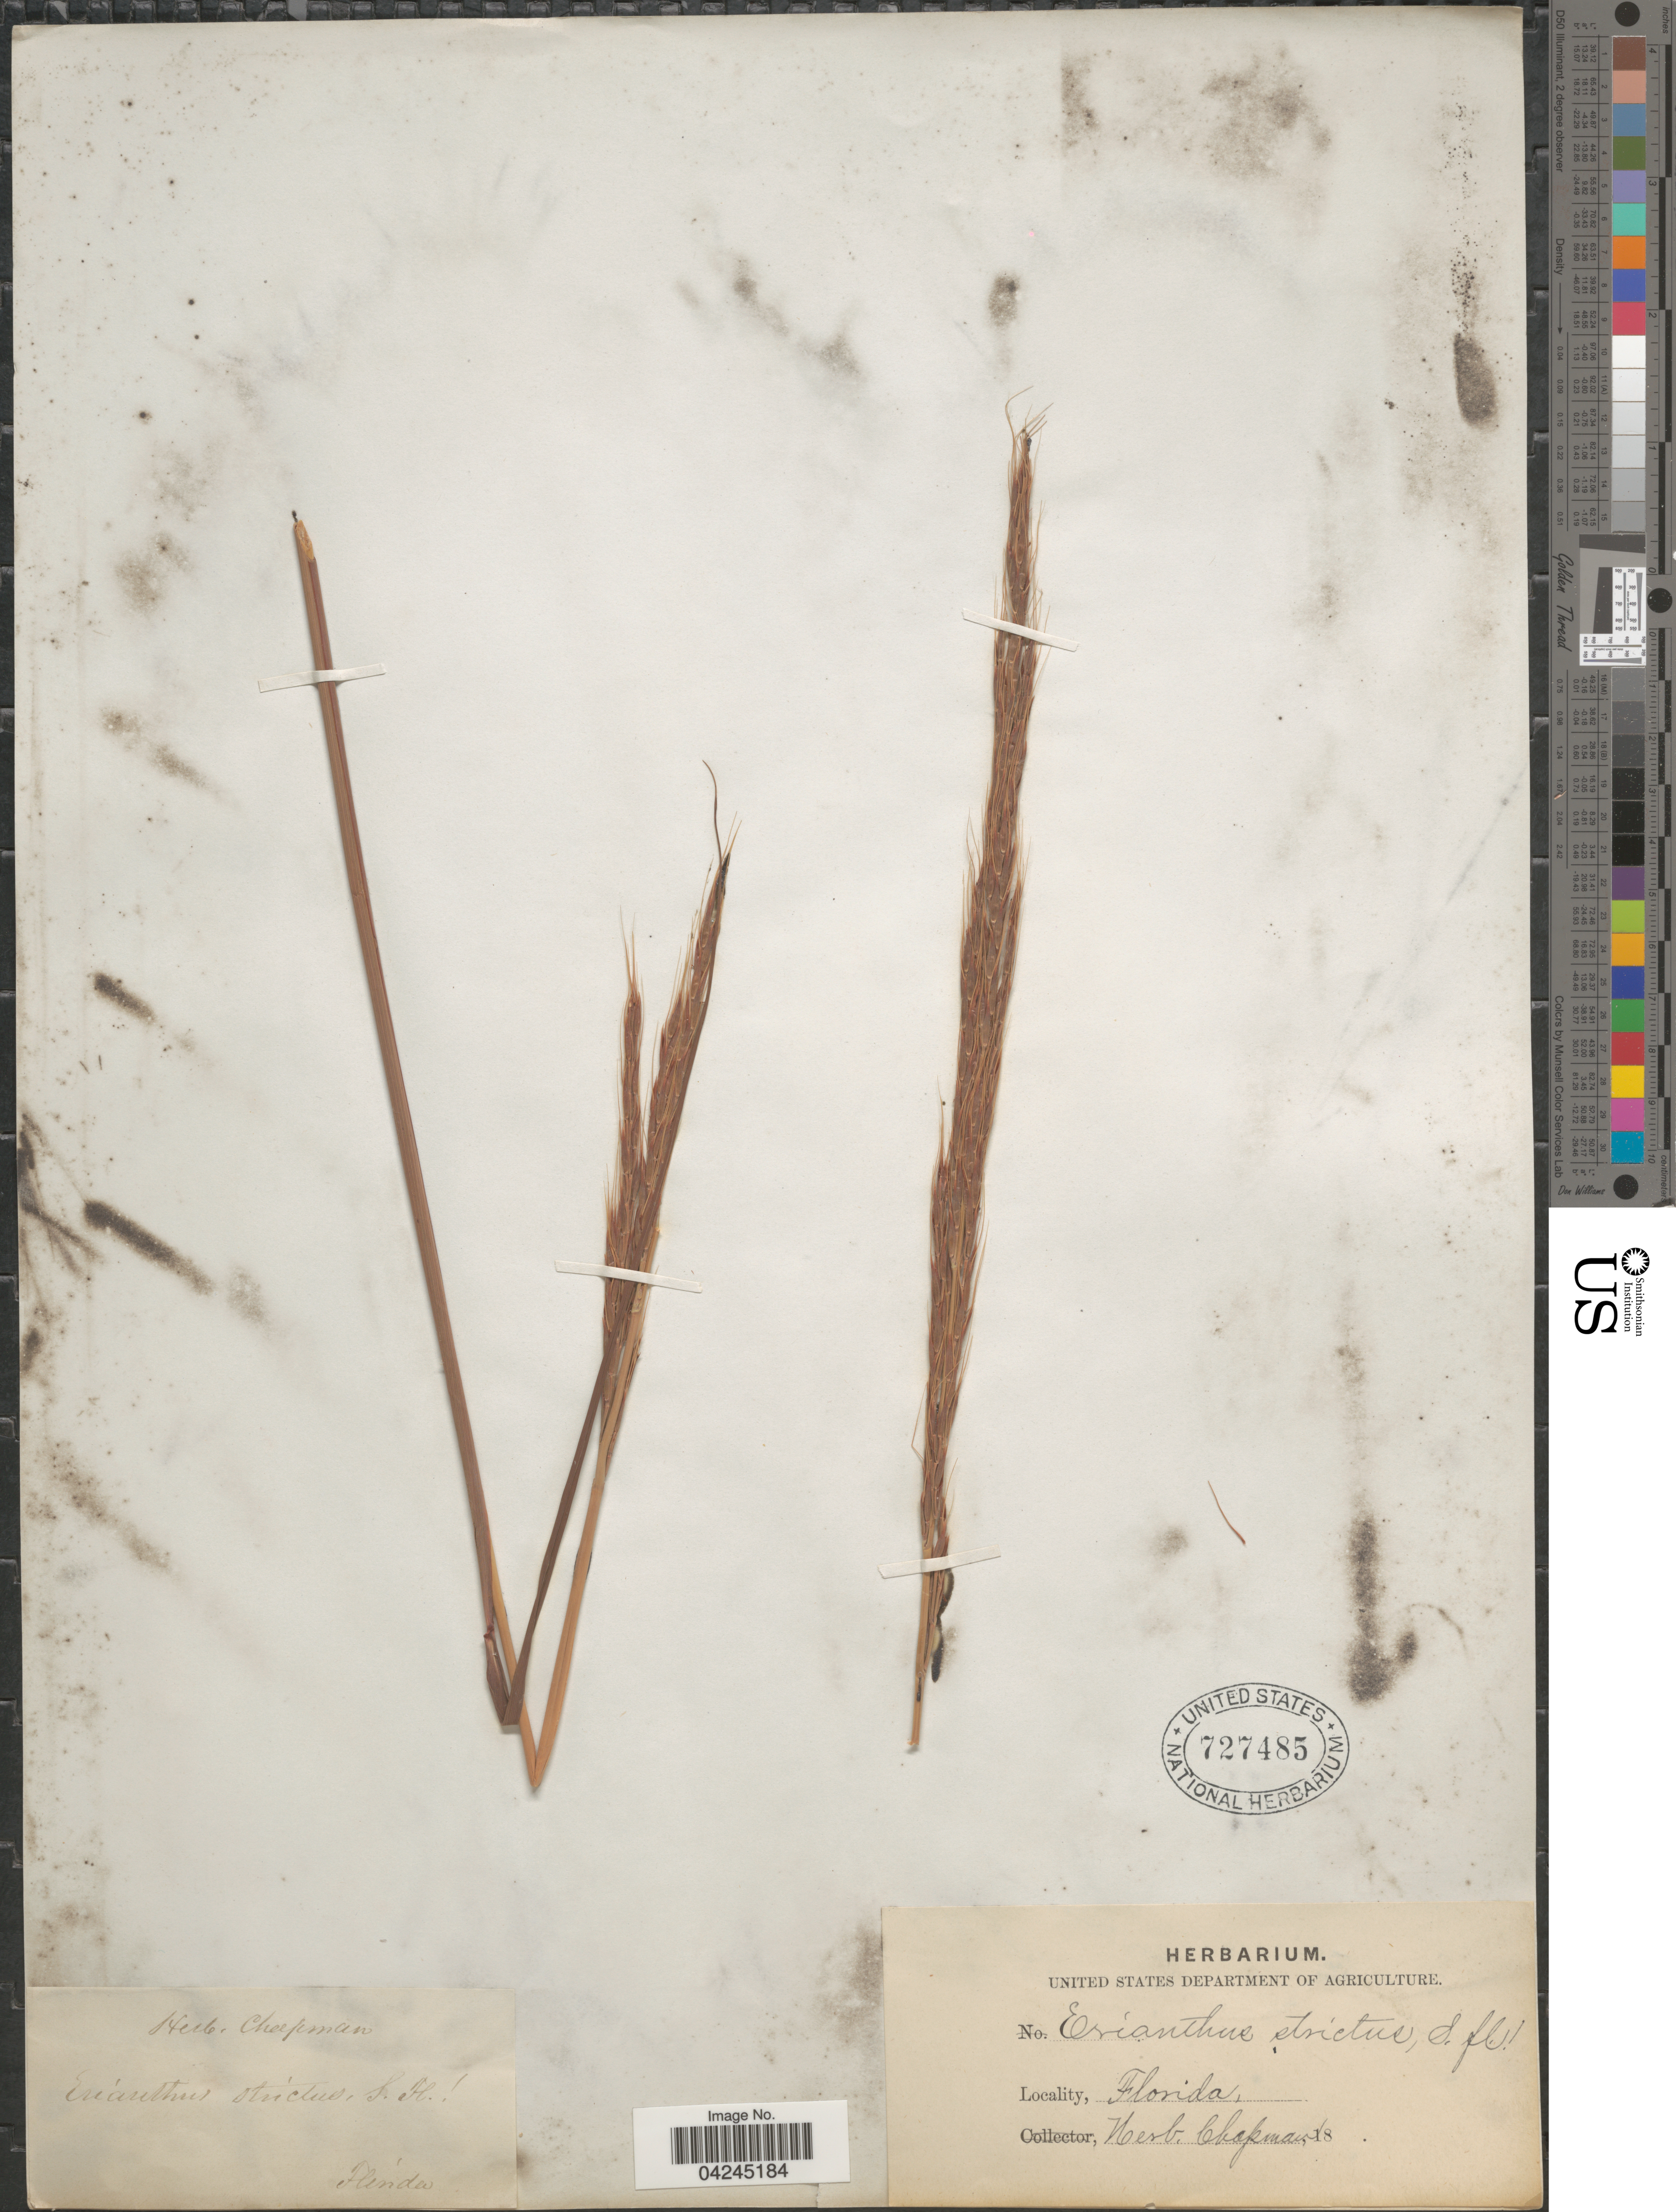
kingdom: Plantae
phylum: Tracheophyta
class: Liliopsida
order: Poales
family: Poaceae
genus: Erianthus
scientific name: Erianthus strictus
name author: Baldwin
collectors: ex herb. Chapman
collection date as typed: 18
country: United States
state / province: Florida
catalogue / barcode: US 727485